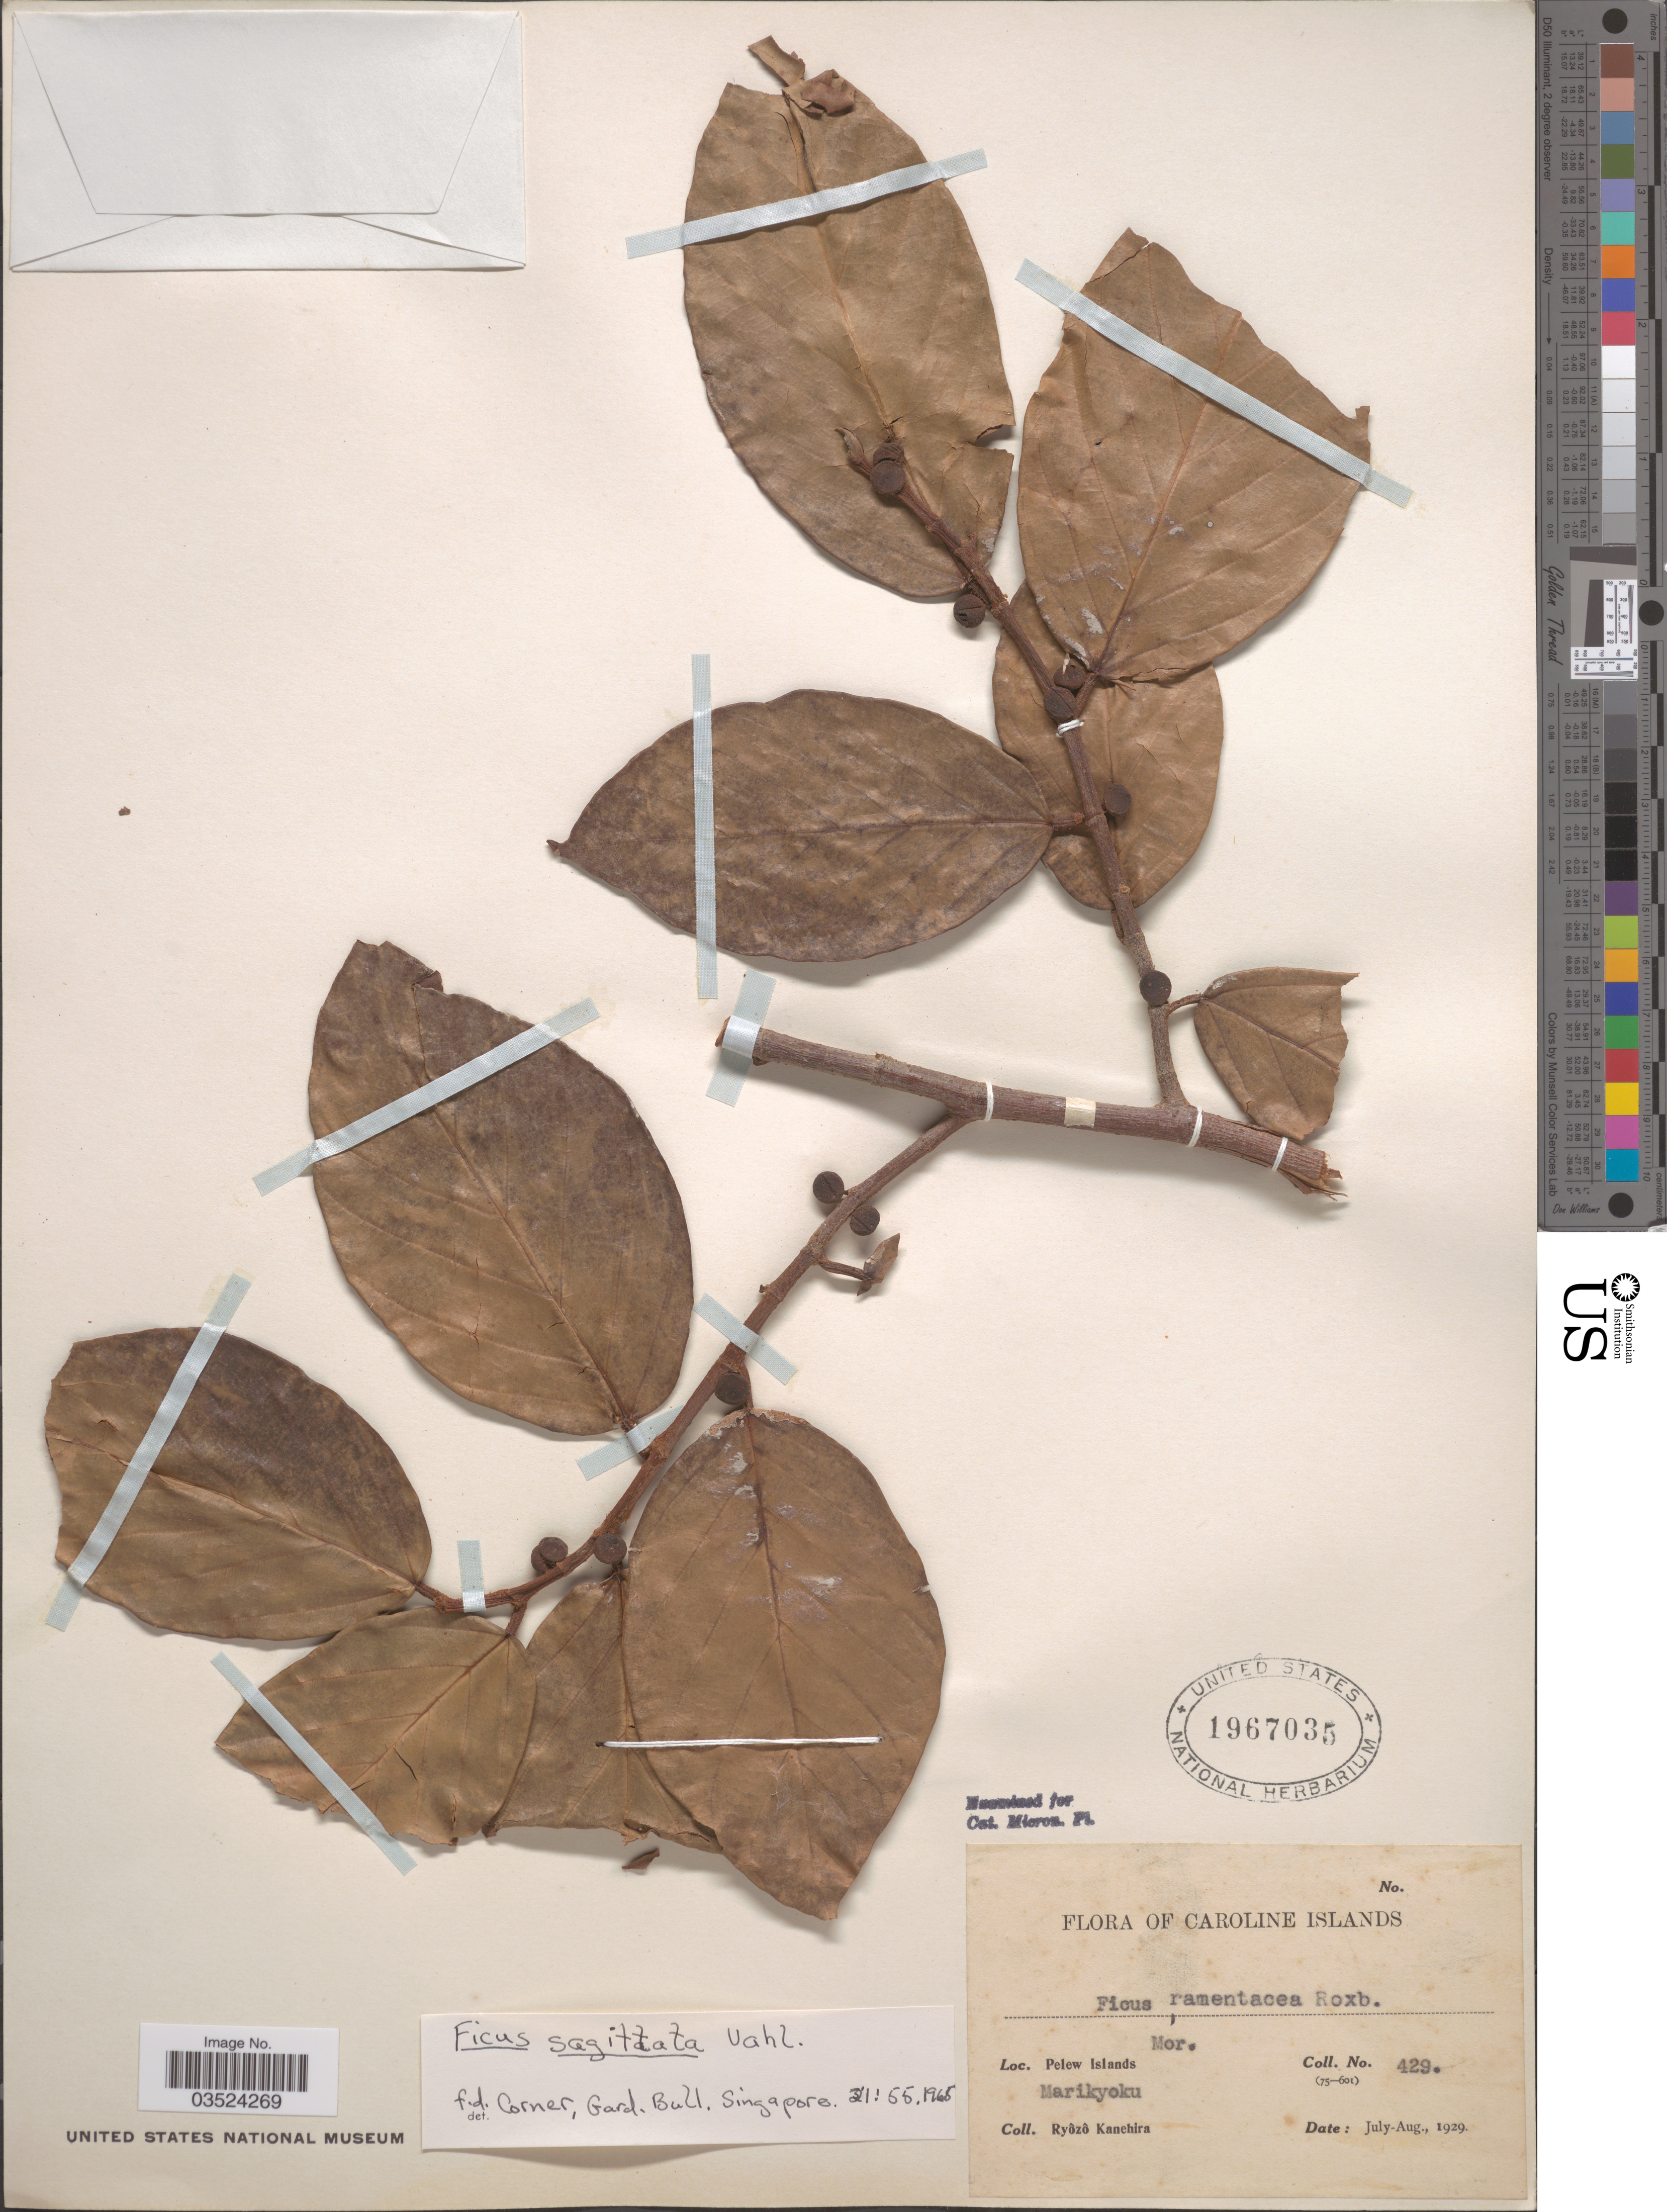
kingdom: Plantae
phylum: Tracheophyta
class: Magnoliopsida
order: Rosales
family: Moraceae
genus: Ficus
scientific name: Ficus sagittata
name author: Vahl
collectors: R. Kanehira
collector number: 429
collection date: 1929-07/1929-08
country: Palau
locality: Caroline Islands. Pelew Islands. Marikyoku.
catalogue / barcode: US 1967035